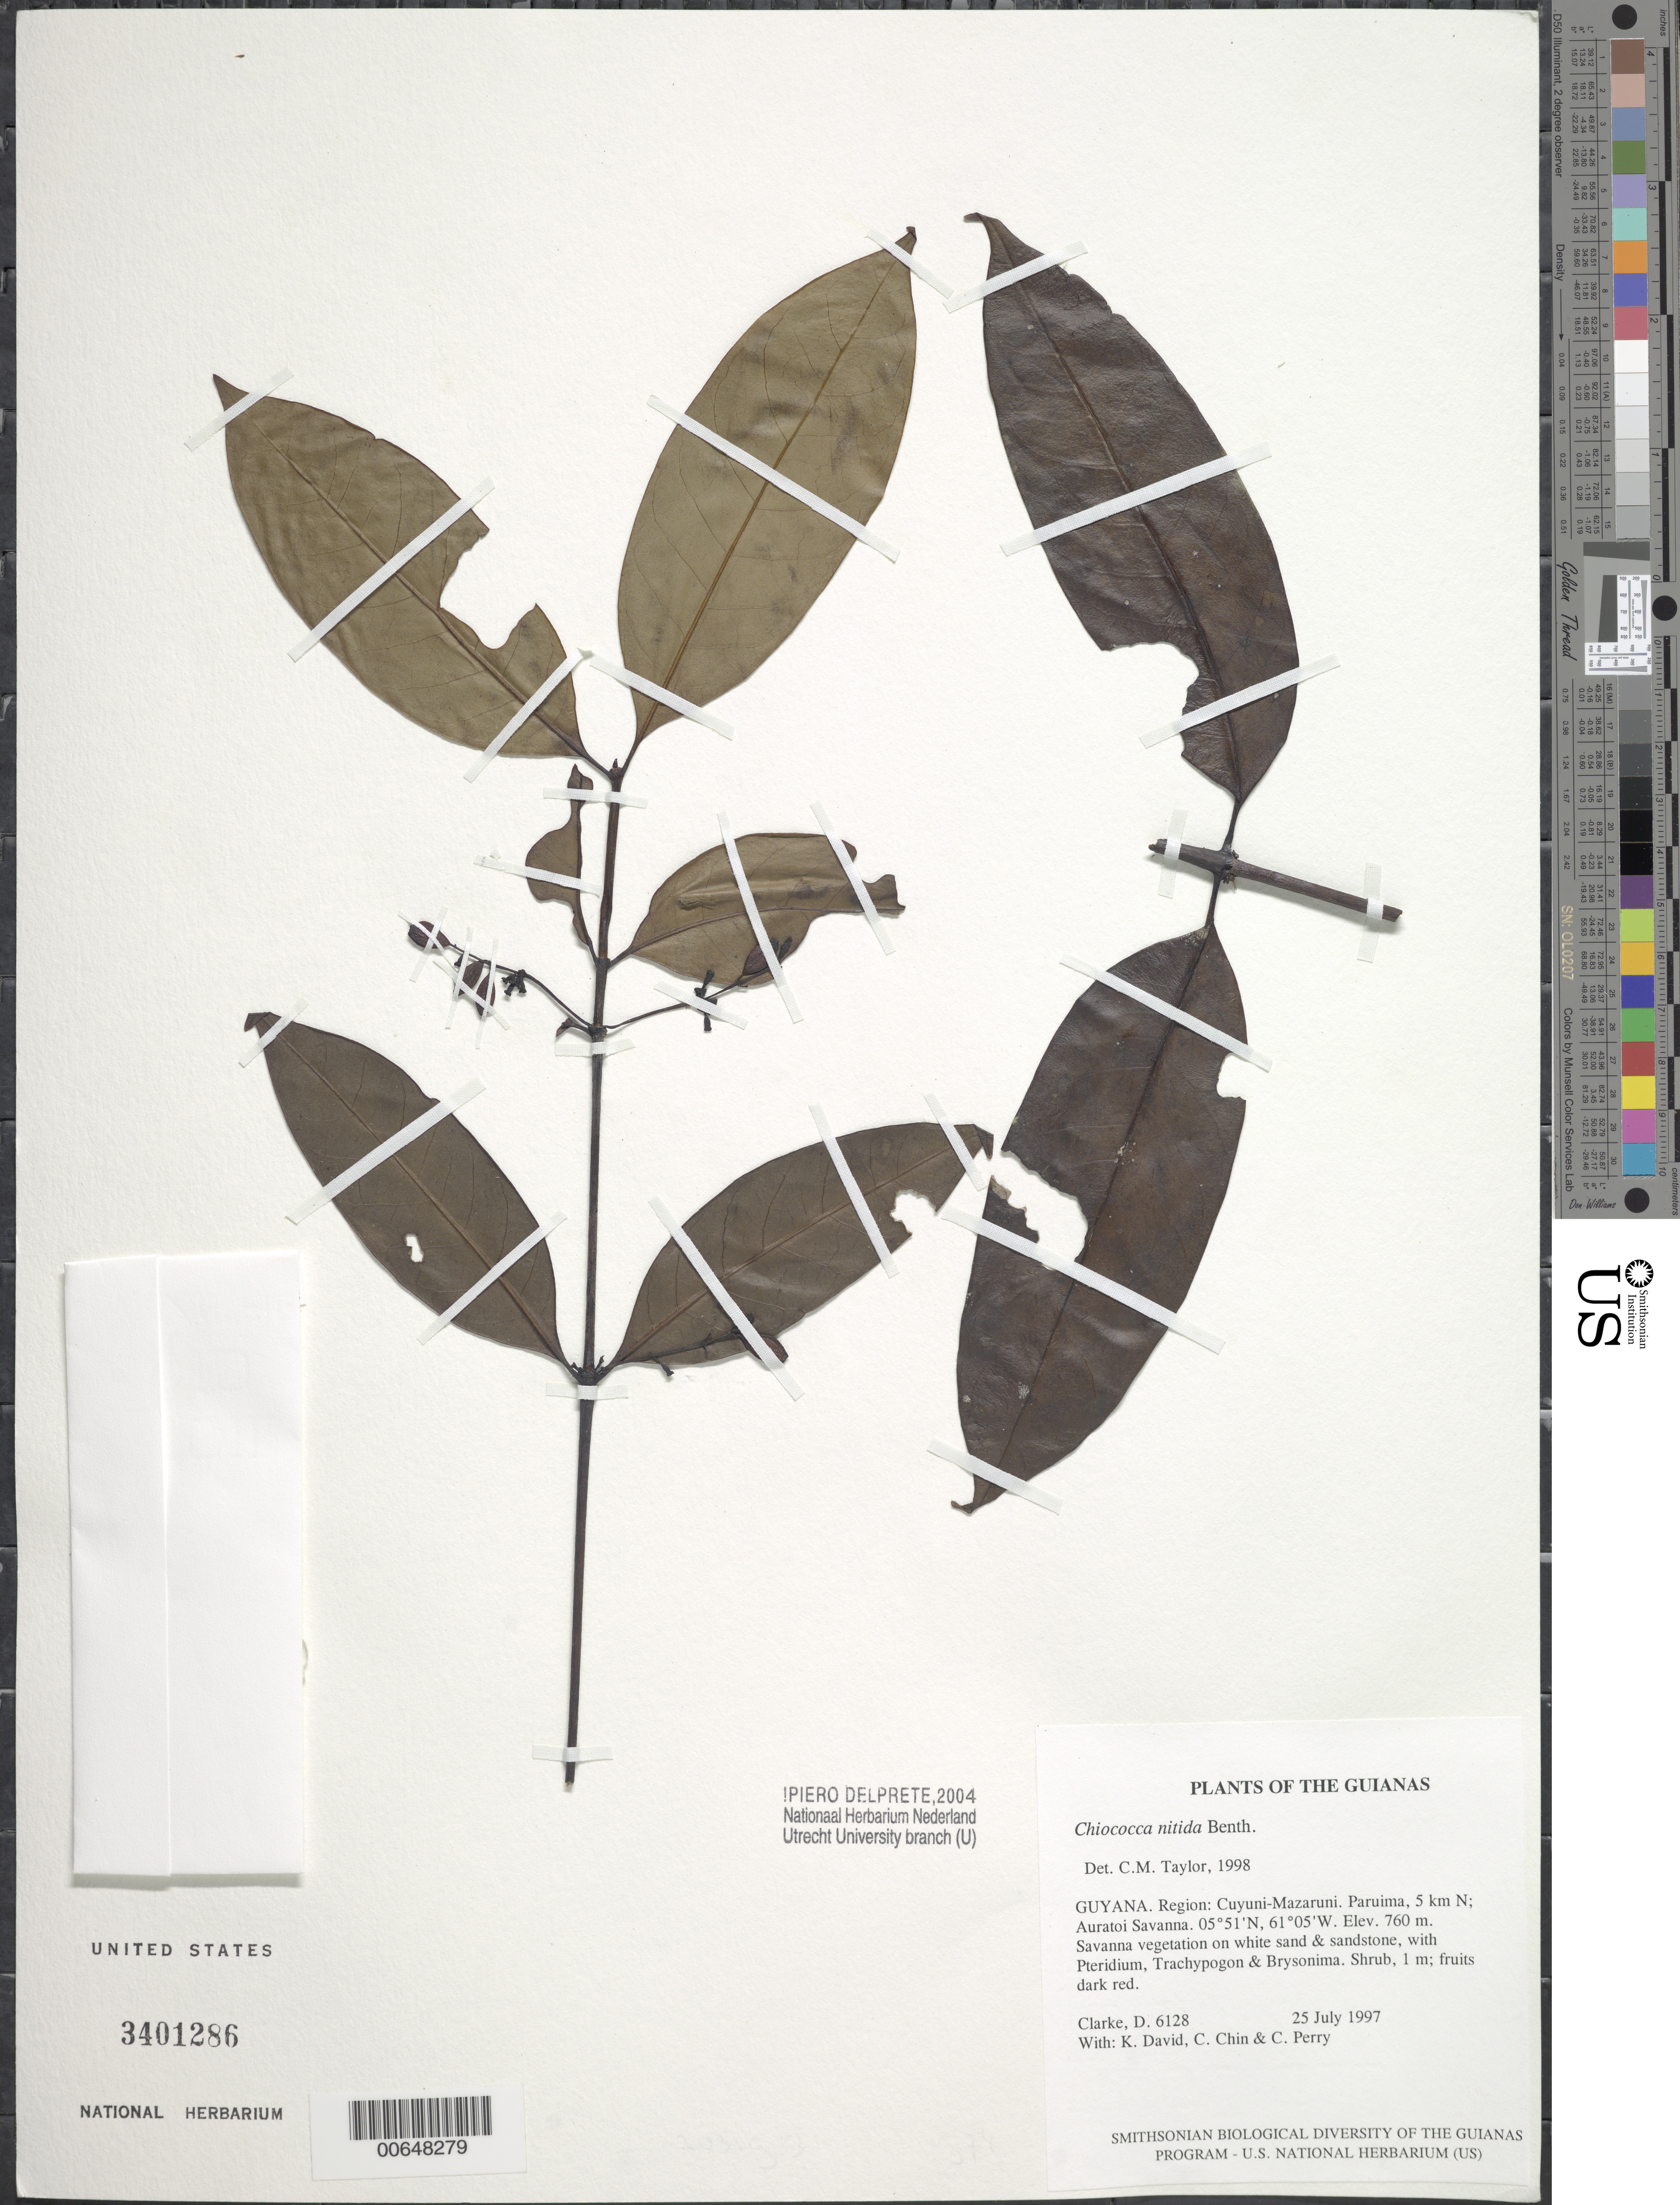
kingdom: Plantae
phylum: Tracheophyta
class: Magnoliopsida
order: Gentianales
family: Rubiaceae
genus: Chiococca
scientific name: Chiococca nitida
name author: Benth.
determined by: Delprete, P. G., Herb. de Guyane Cay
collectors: H. D. Clarke, K. David, C. Chin & C. Perry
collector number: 6128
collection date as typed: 25 July 1997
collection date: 1997-07-25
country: Guyana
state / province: Cuyuni-Mazaruni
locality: Paruima, 5 km N; Auratoi Savanna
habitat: Savanna vegetation on white sand & sandstone, with Pteridium, Trachypogon & Brysonima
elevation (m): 760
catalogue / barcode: US 3401286